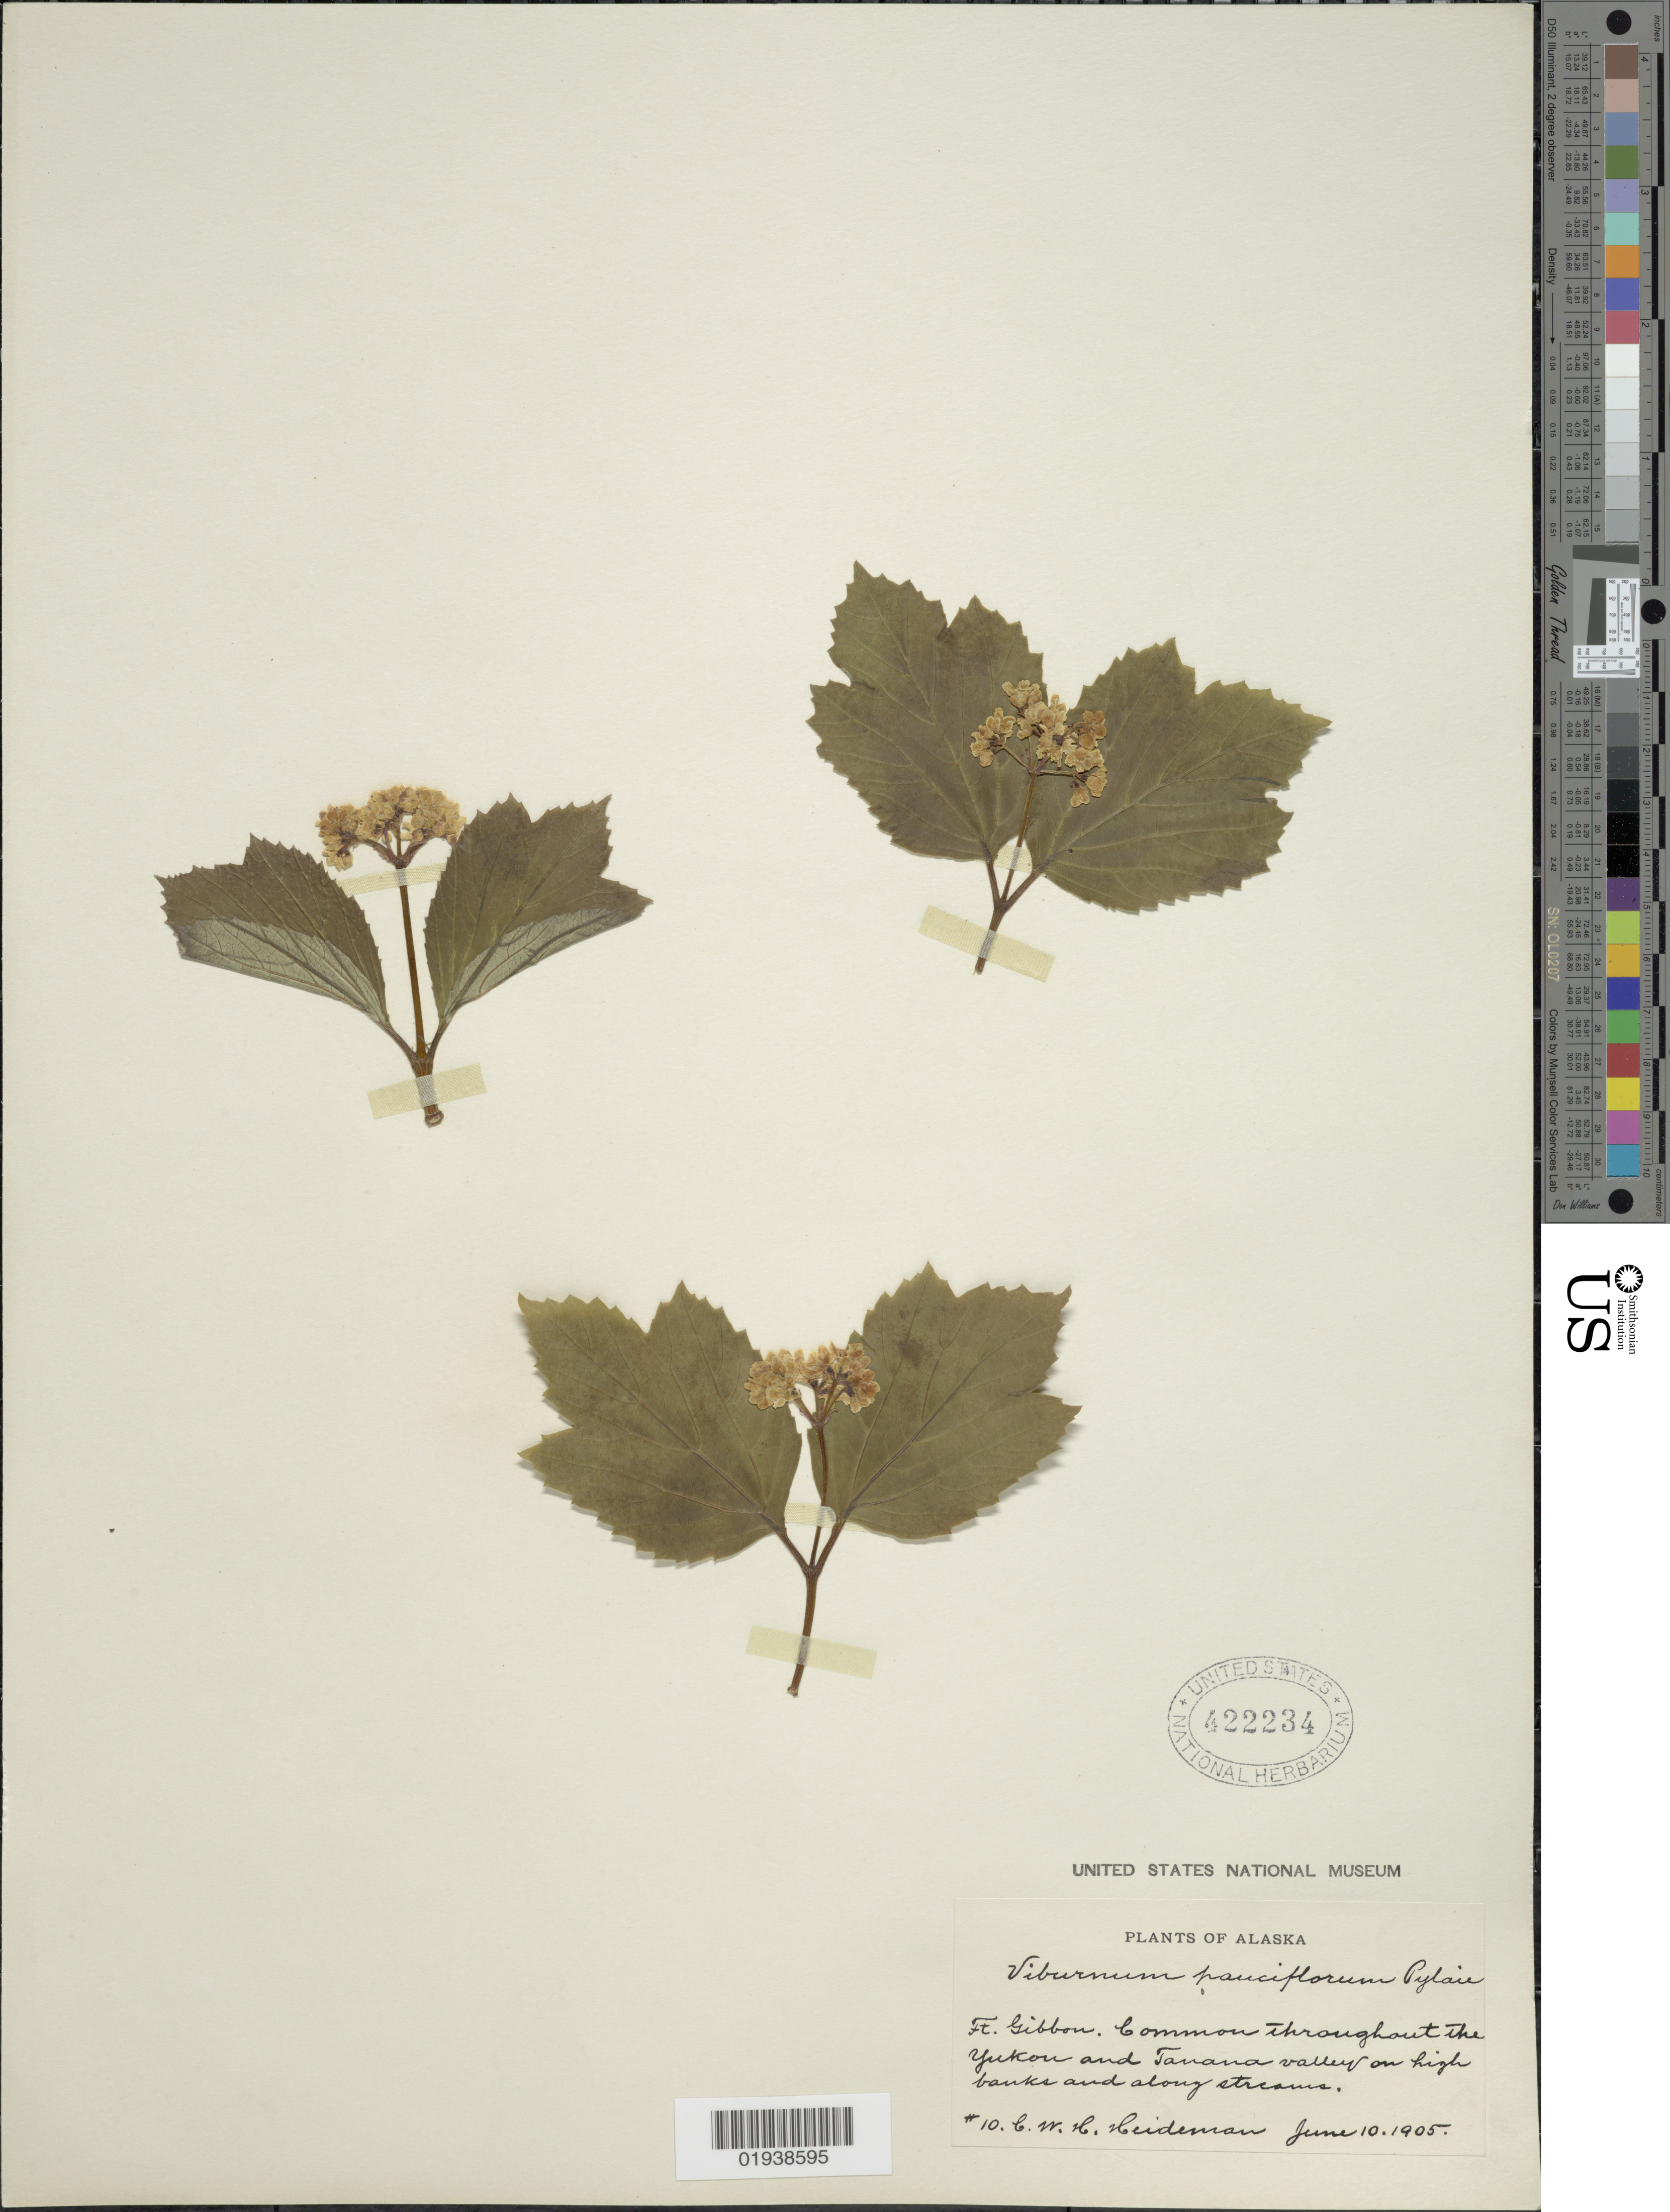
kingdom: Plantae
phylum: Tracheophyta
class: Magnoliopsida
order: Dipsacales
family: Viburnaceae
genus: Viburnum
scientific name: Viburnum edule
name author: (Michx.) Raf.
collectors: C. Heideman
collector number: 10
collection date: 1905-06-10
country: United States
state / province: Alaska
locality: Ft. Gibbon. Common throughout the Yukon and Tanana Valley on high banks and along streams.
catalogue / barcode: US 422234